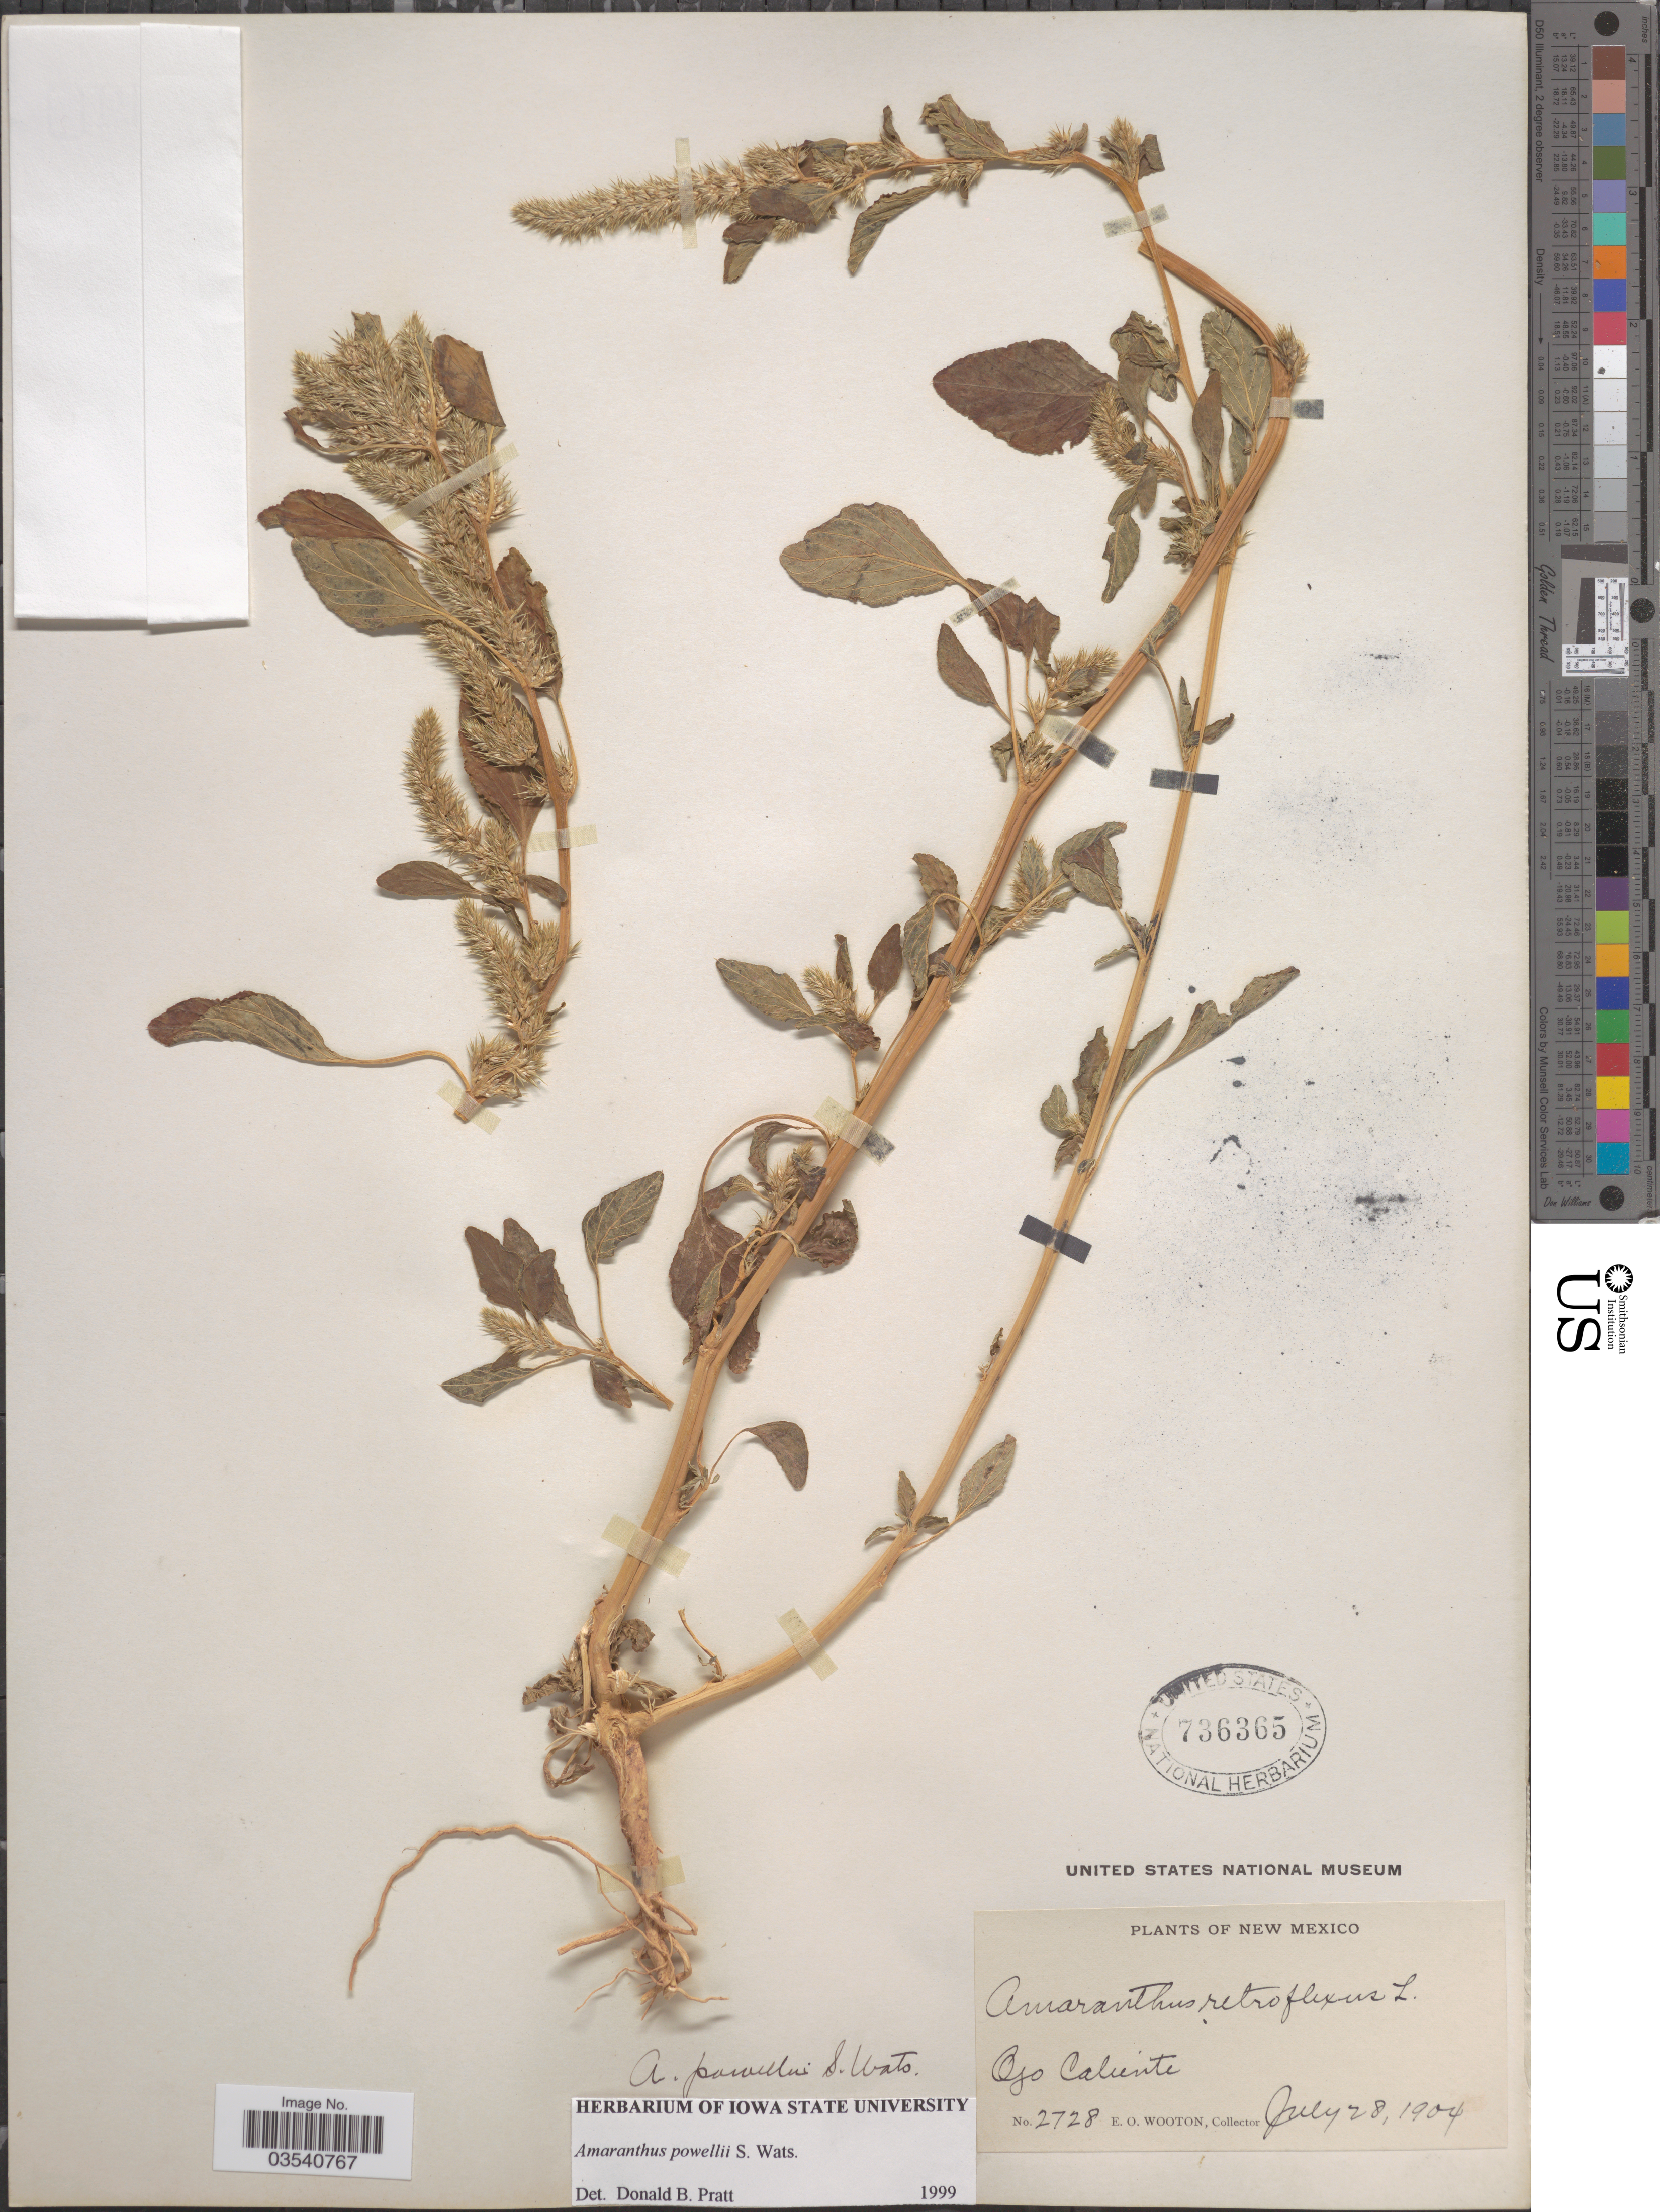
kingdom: Plantae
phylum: Tracheophyta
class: Magnoliopsida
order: Caryophyllales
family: Amaranthaceae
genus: Amaranthus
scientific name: Amaranthus powellii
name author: S. Watson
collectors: E. O. Wooton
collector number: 2728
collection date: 1904-07-28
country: United States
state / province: New Mexico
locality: Ojo Caliente.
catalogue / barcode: US 736365